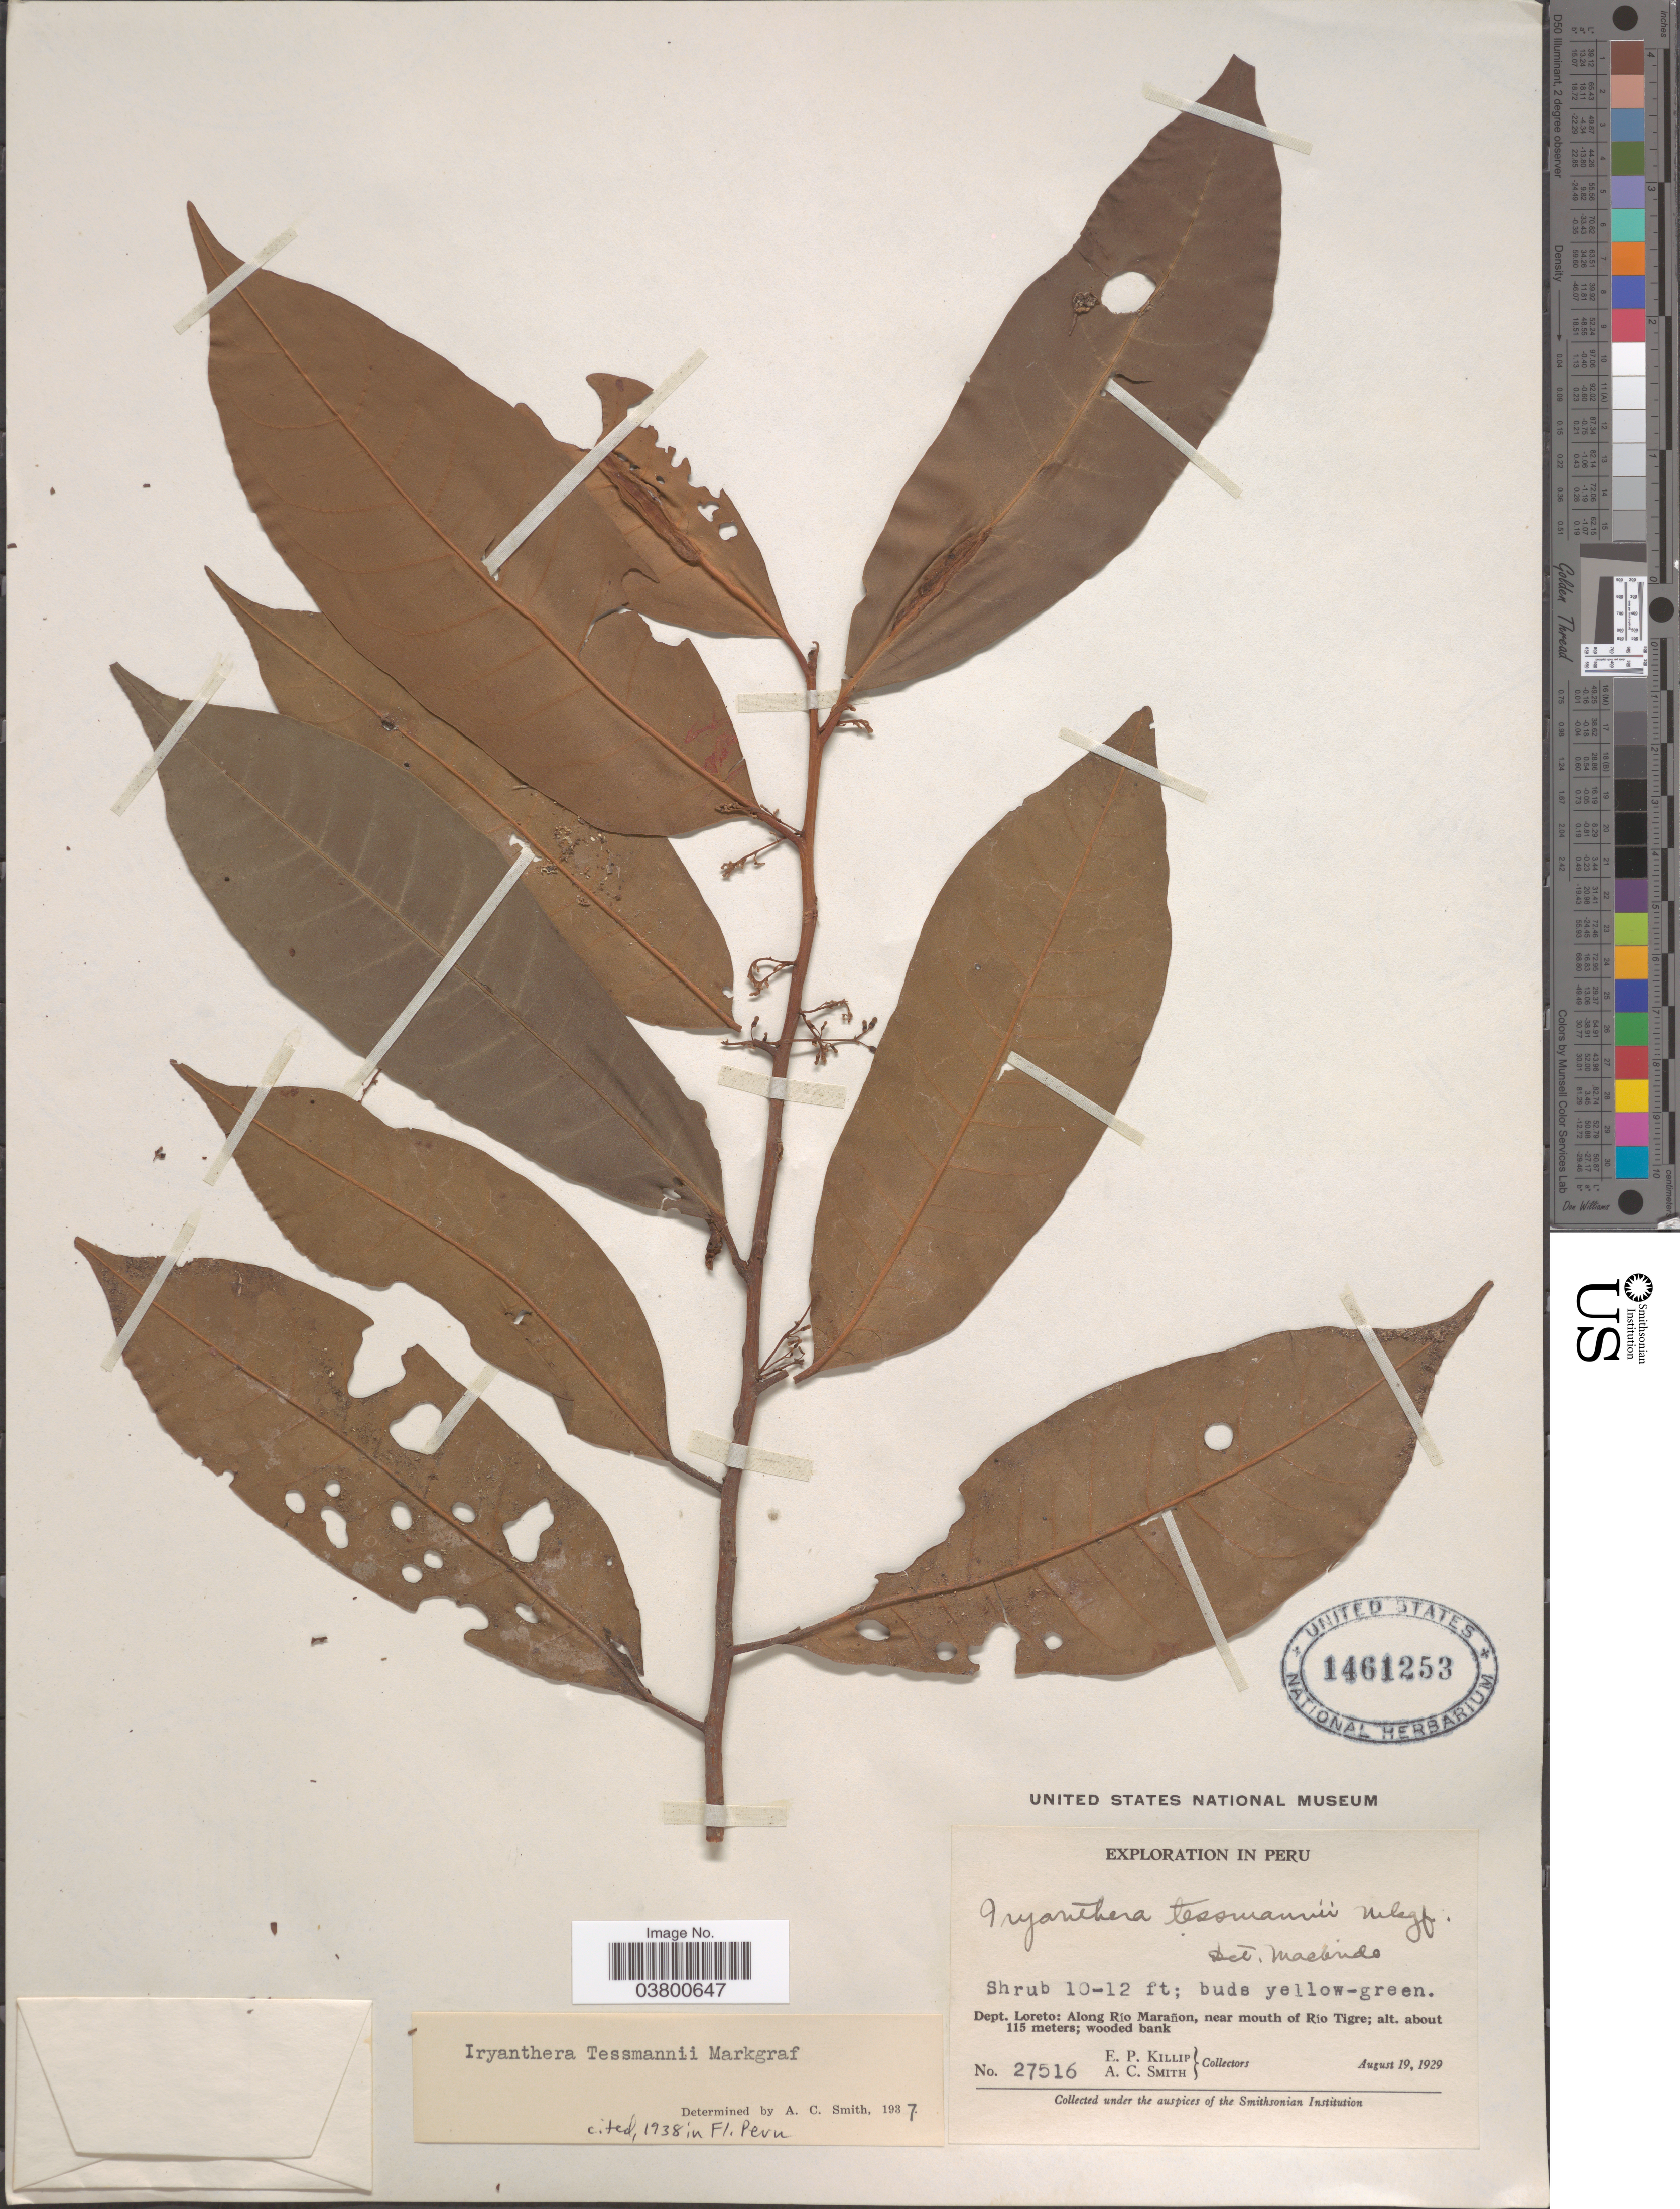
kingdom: Plantae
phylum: Tracheophyta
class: Magnoliopsida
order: Magnoliales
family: Myristicaceae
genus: Iryanthera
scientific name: Iryanthera tessmannii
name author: Markgr.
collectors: E. P. Killip & A. C. Smith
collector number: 27516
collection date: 1929-08-19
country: Peru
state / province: Loreto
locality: Dept. Loreto: Along Río Marañon, near mouth of Río Tigre.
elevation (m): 115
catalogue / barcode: US 1461253